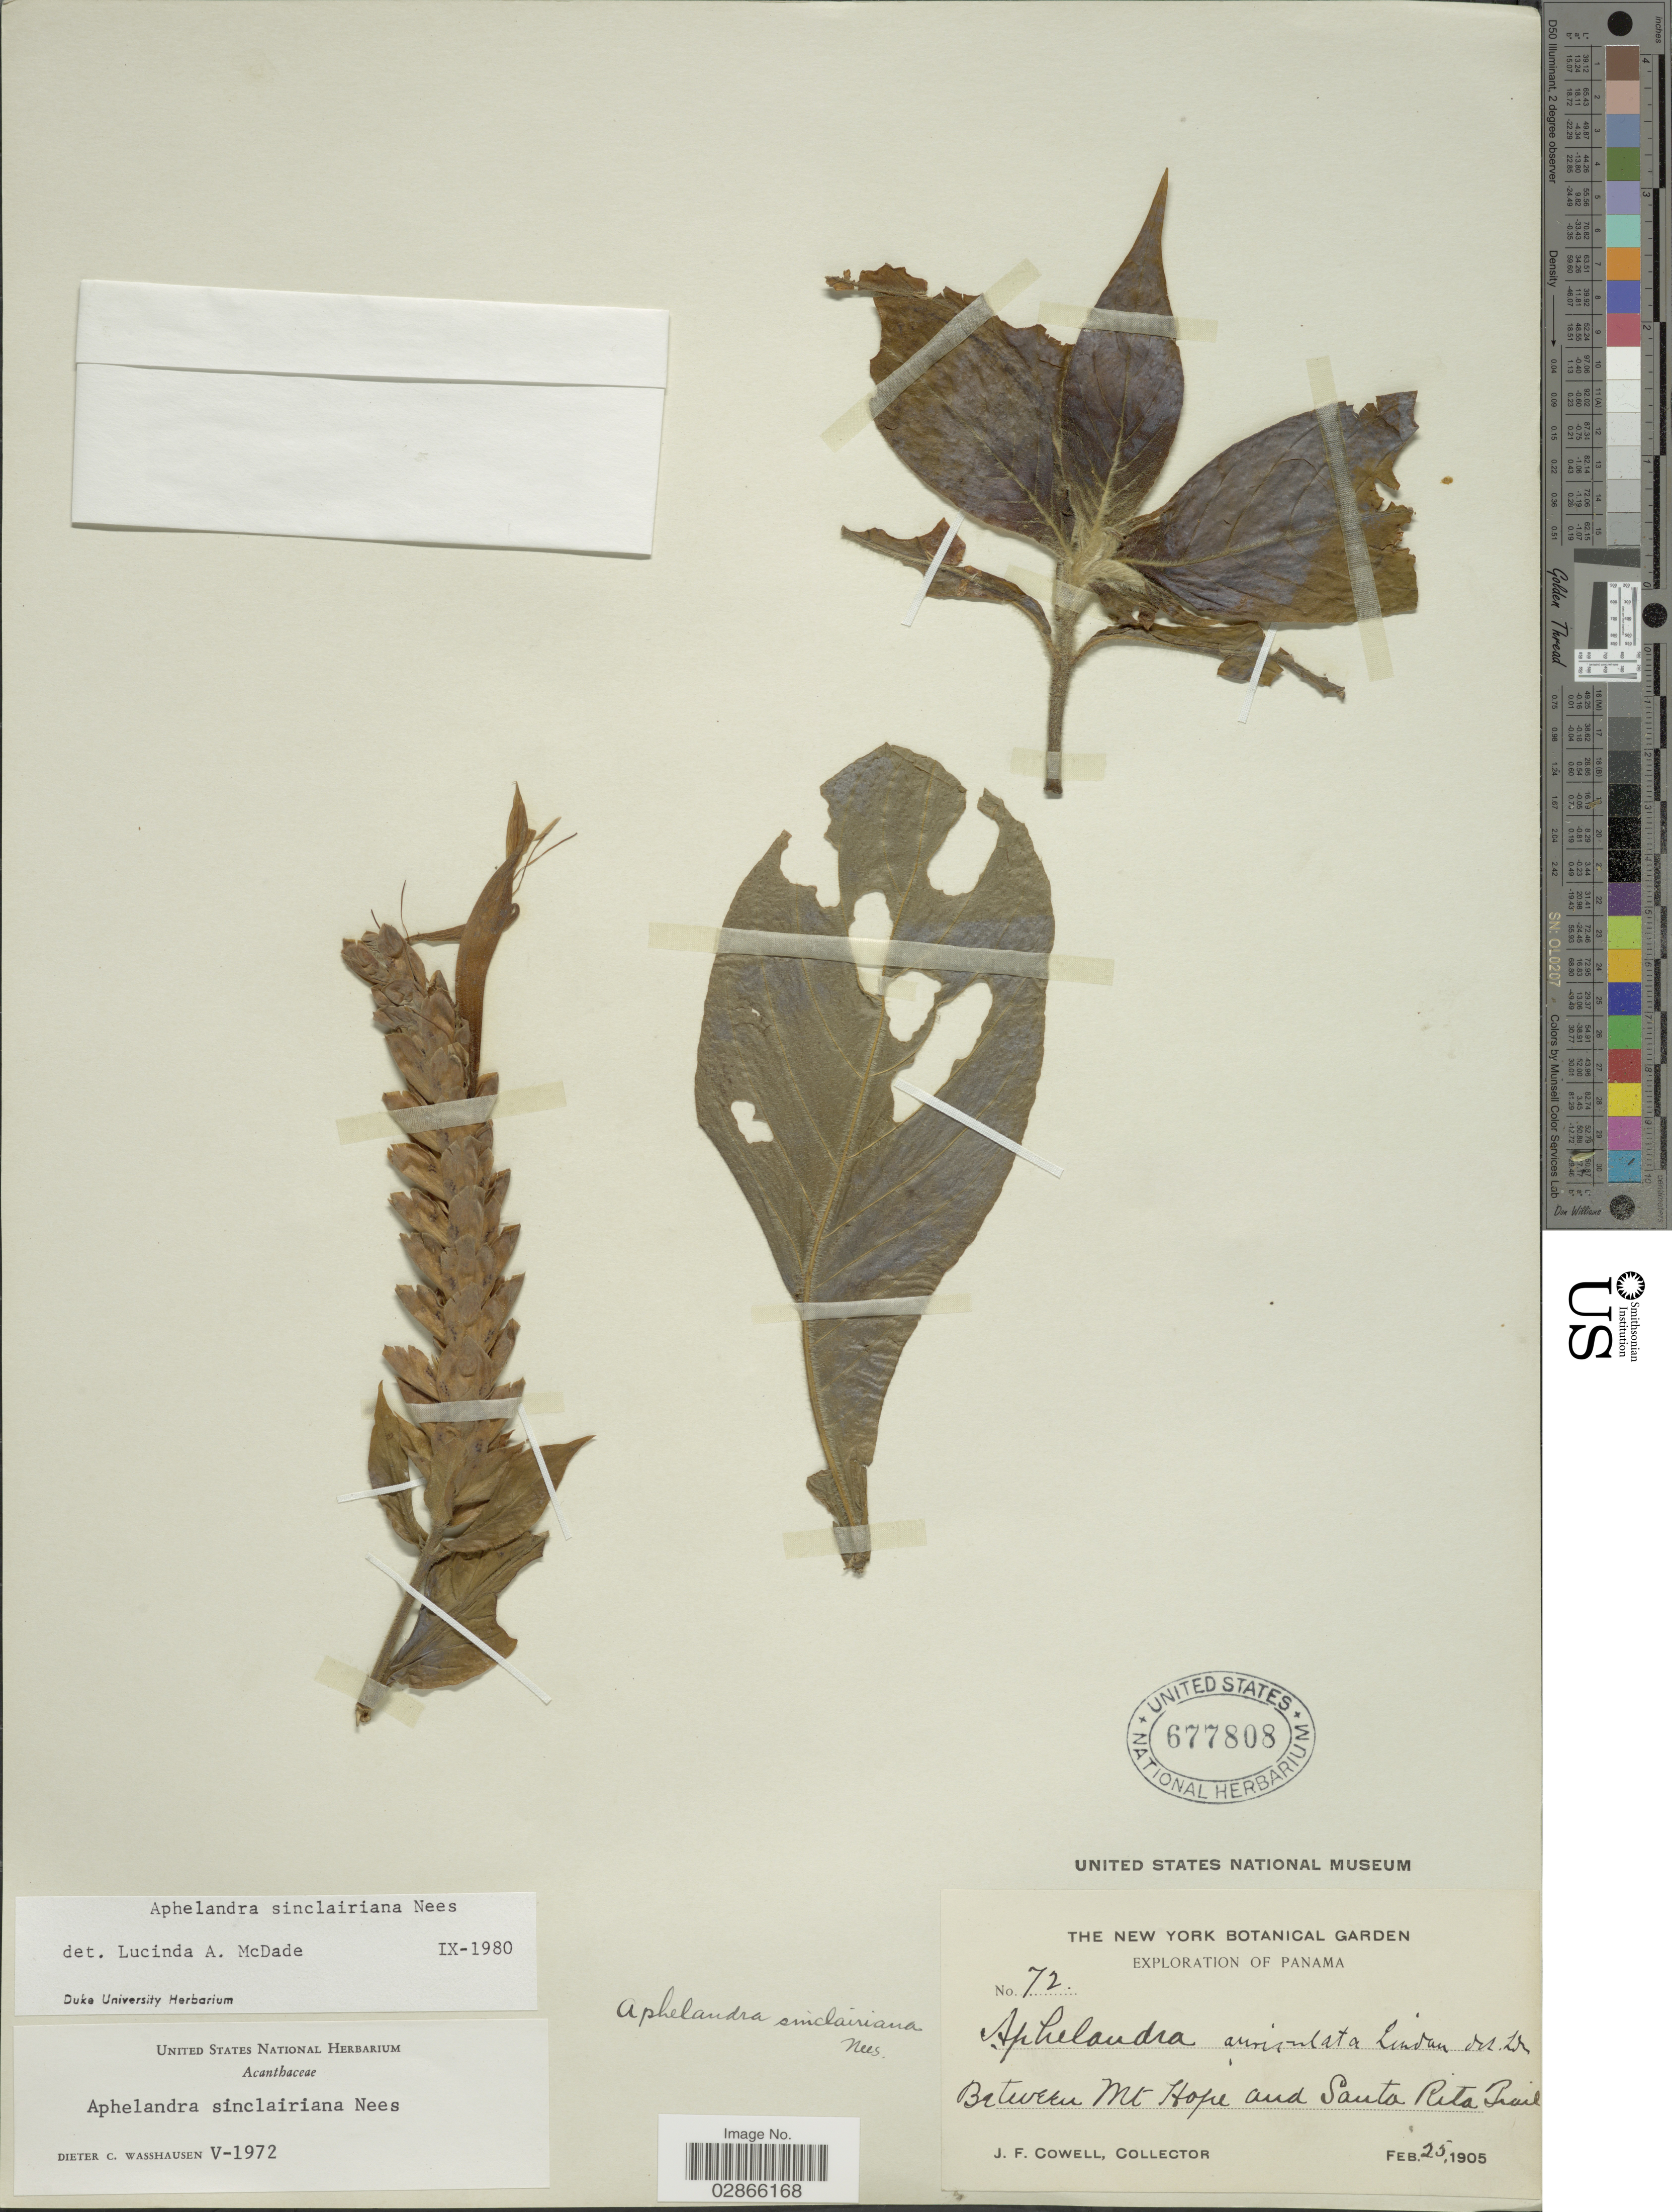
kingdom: Plantae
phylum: Tracheophyta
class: Magnoliopsida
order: Lamiales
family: Acanthaceae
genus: Aphelandra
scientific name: Aphelandra sinclairiana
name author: Nees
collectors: J. F. Cowell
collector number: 72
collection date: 1905-02-25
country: Panama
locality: Between Mt Hope and Santa Rita Trail.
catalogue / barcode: US 677808